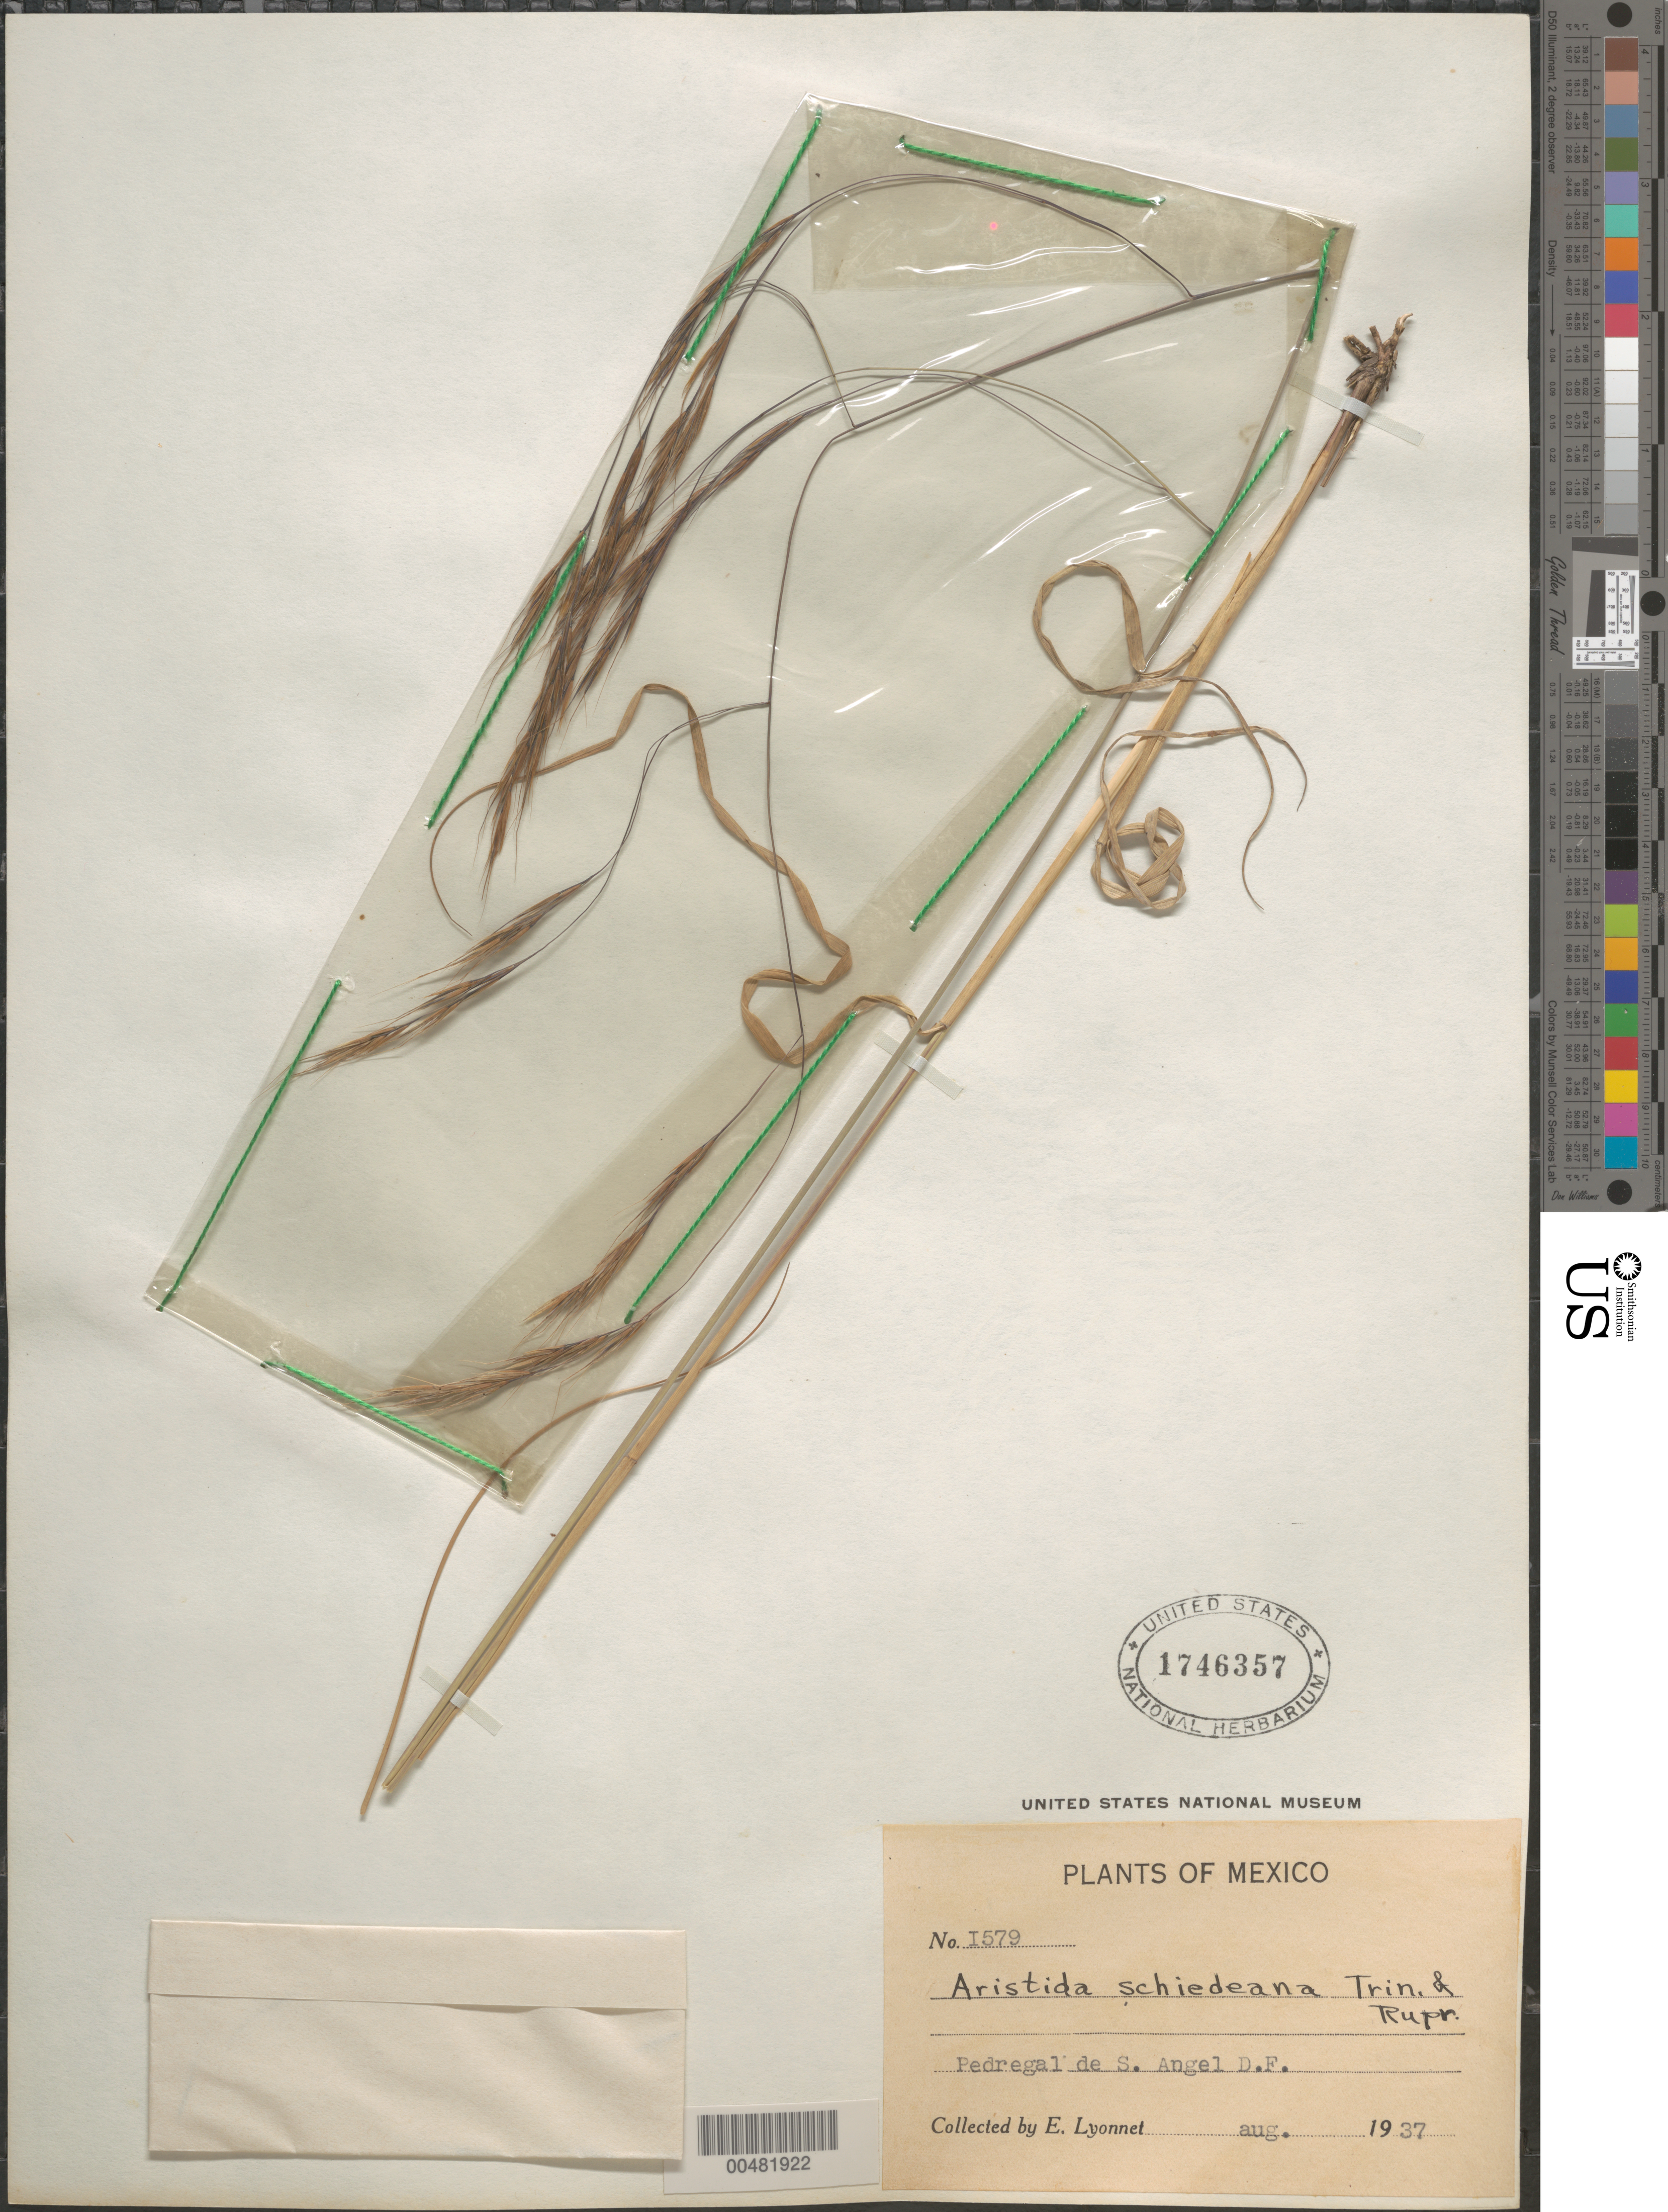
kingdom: Plantae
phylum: Tracheophyta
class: Liliopsida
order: Poales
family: Poaceae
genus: Aristida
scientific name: Aristida schiedeana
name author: Trin. & Rupr.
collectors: Bro. E. Lyonnet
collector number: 1579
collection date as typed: Aug 1937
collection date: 1937-08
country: Mexico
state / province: Distrito Federal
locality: Pedregal de S. Angel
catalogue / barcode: US 1746357